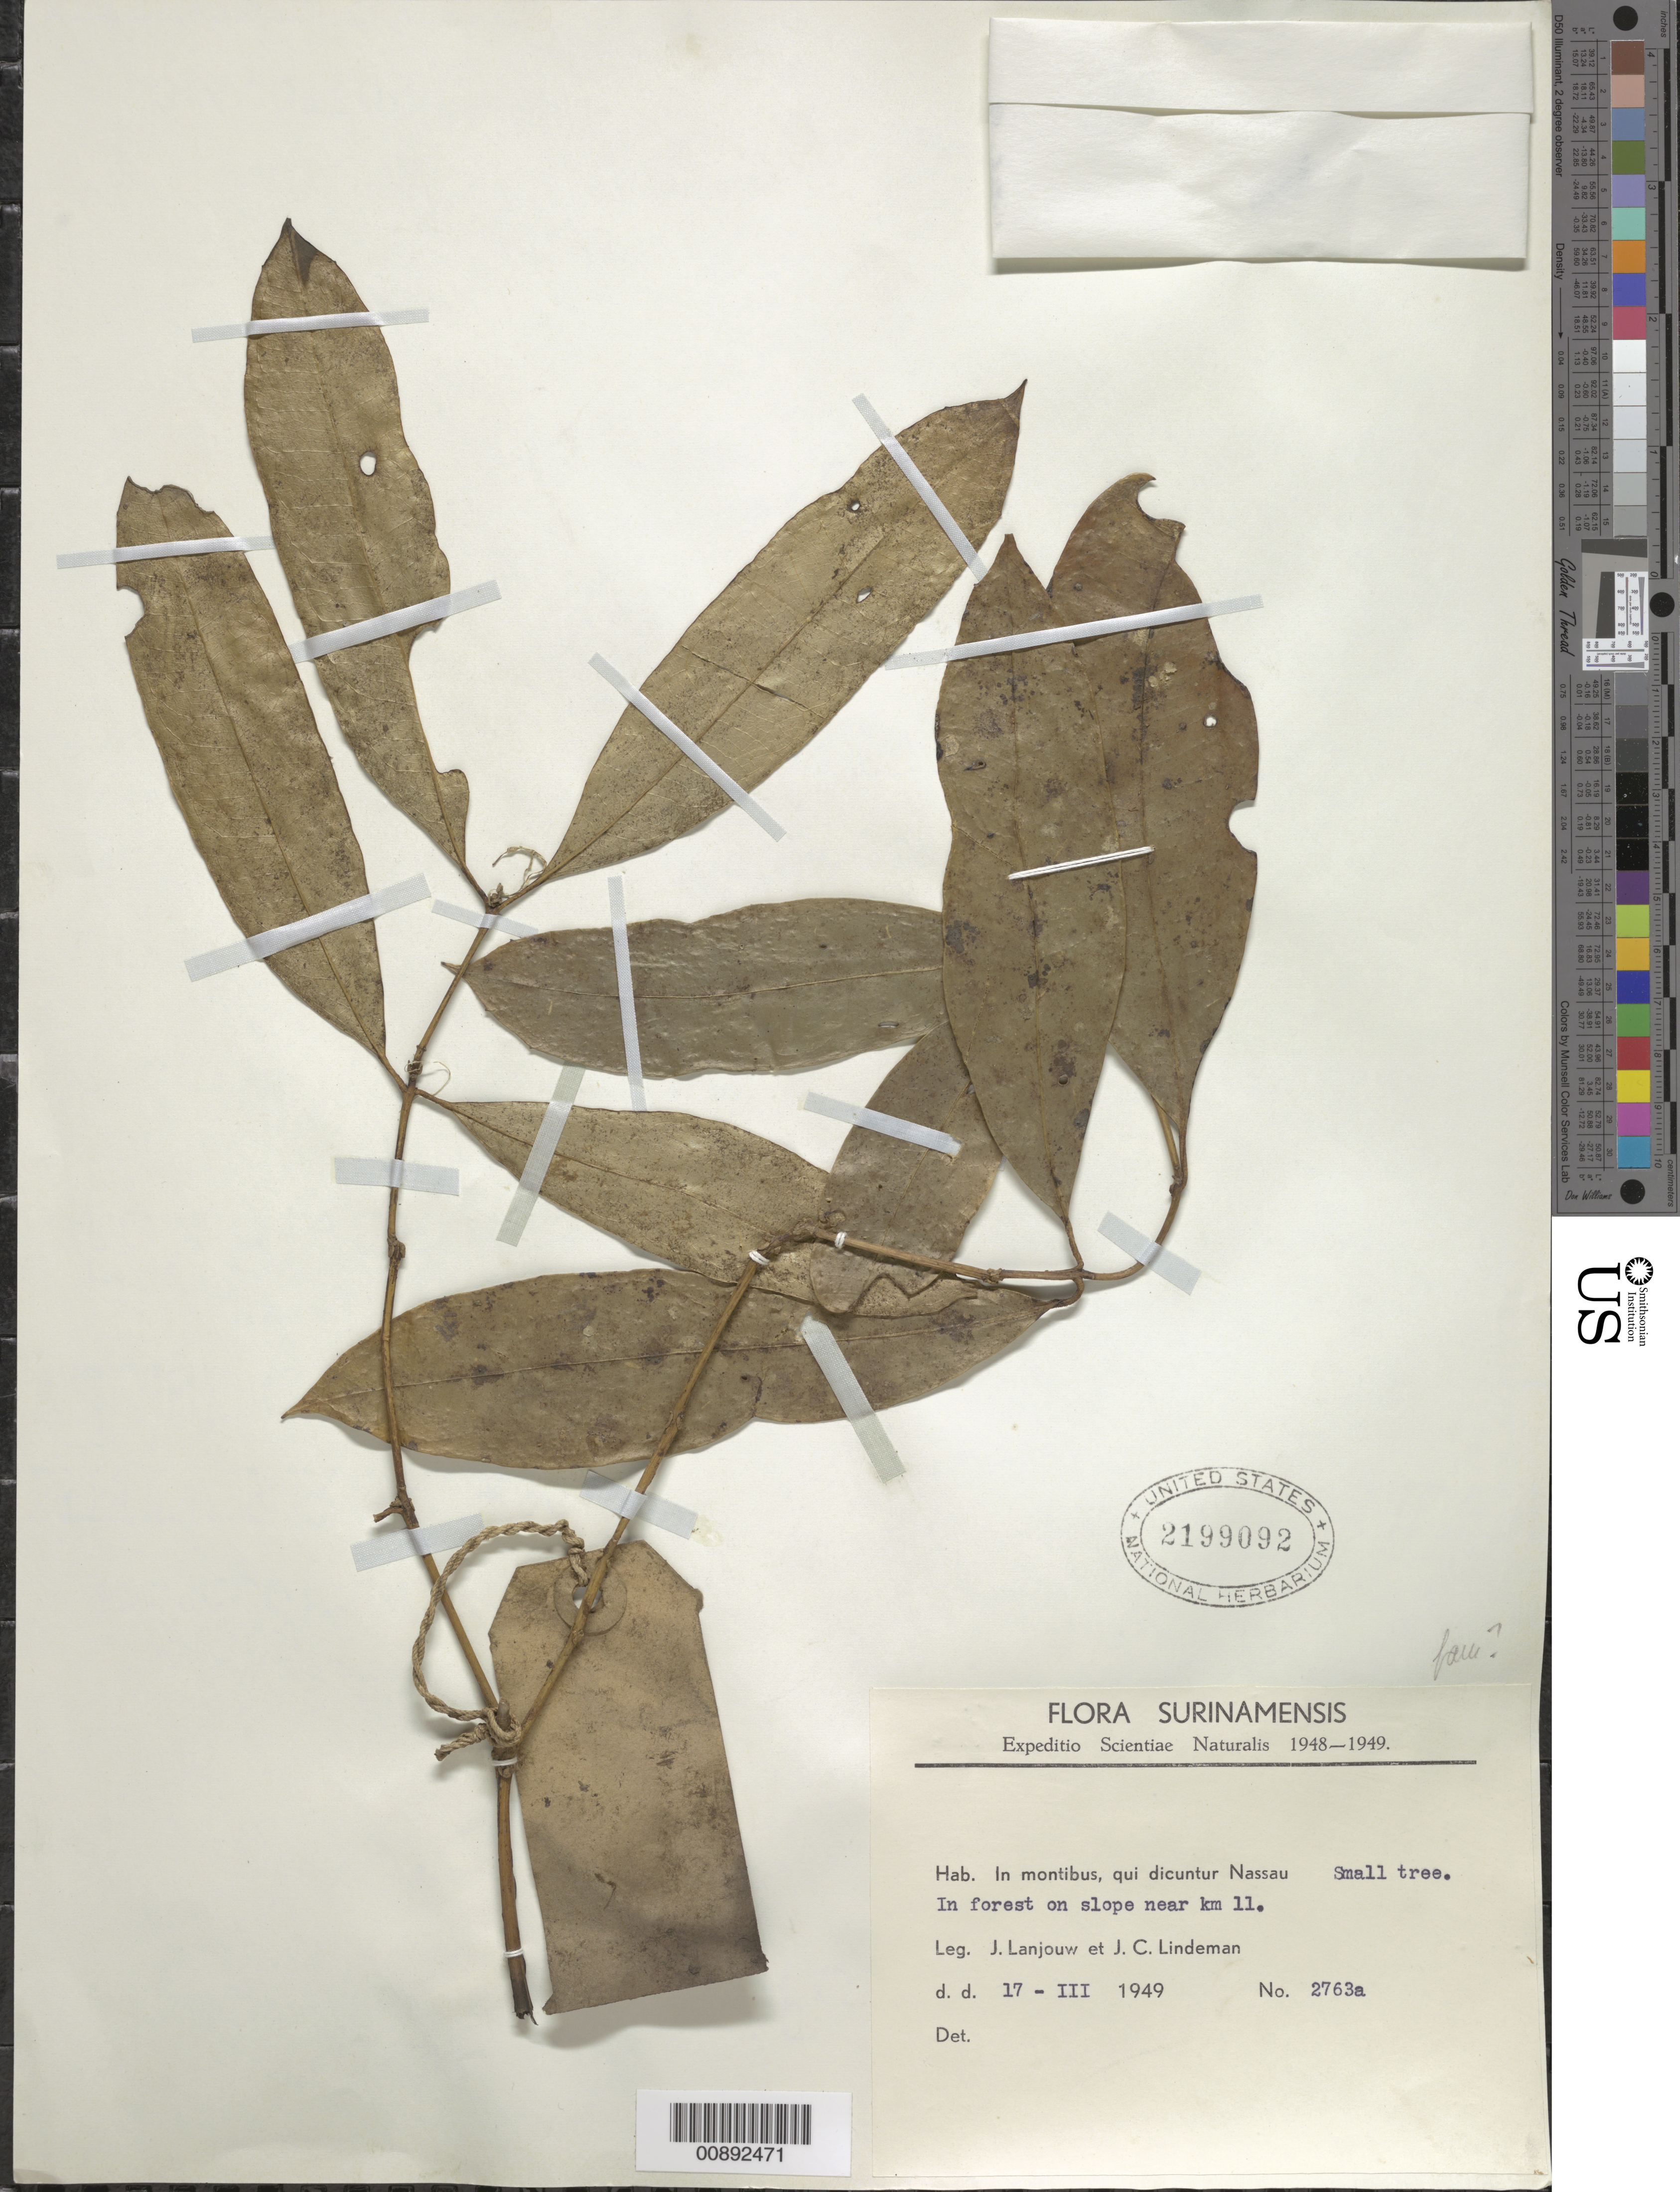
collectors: J. Lanjouw & J. C. Lindeman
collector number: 2763 a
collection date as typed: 17-Mar-49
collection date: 1949-03-17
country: Suriname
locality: Nassau, in montibus, qui dicuntur; near km 11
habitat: Forest on slope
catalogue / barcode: US 2199092